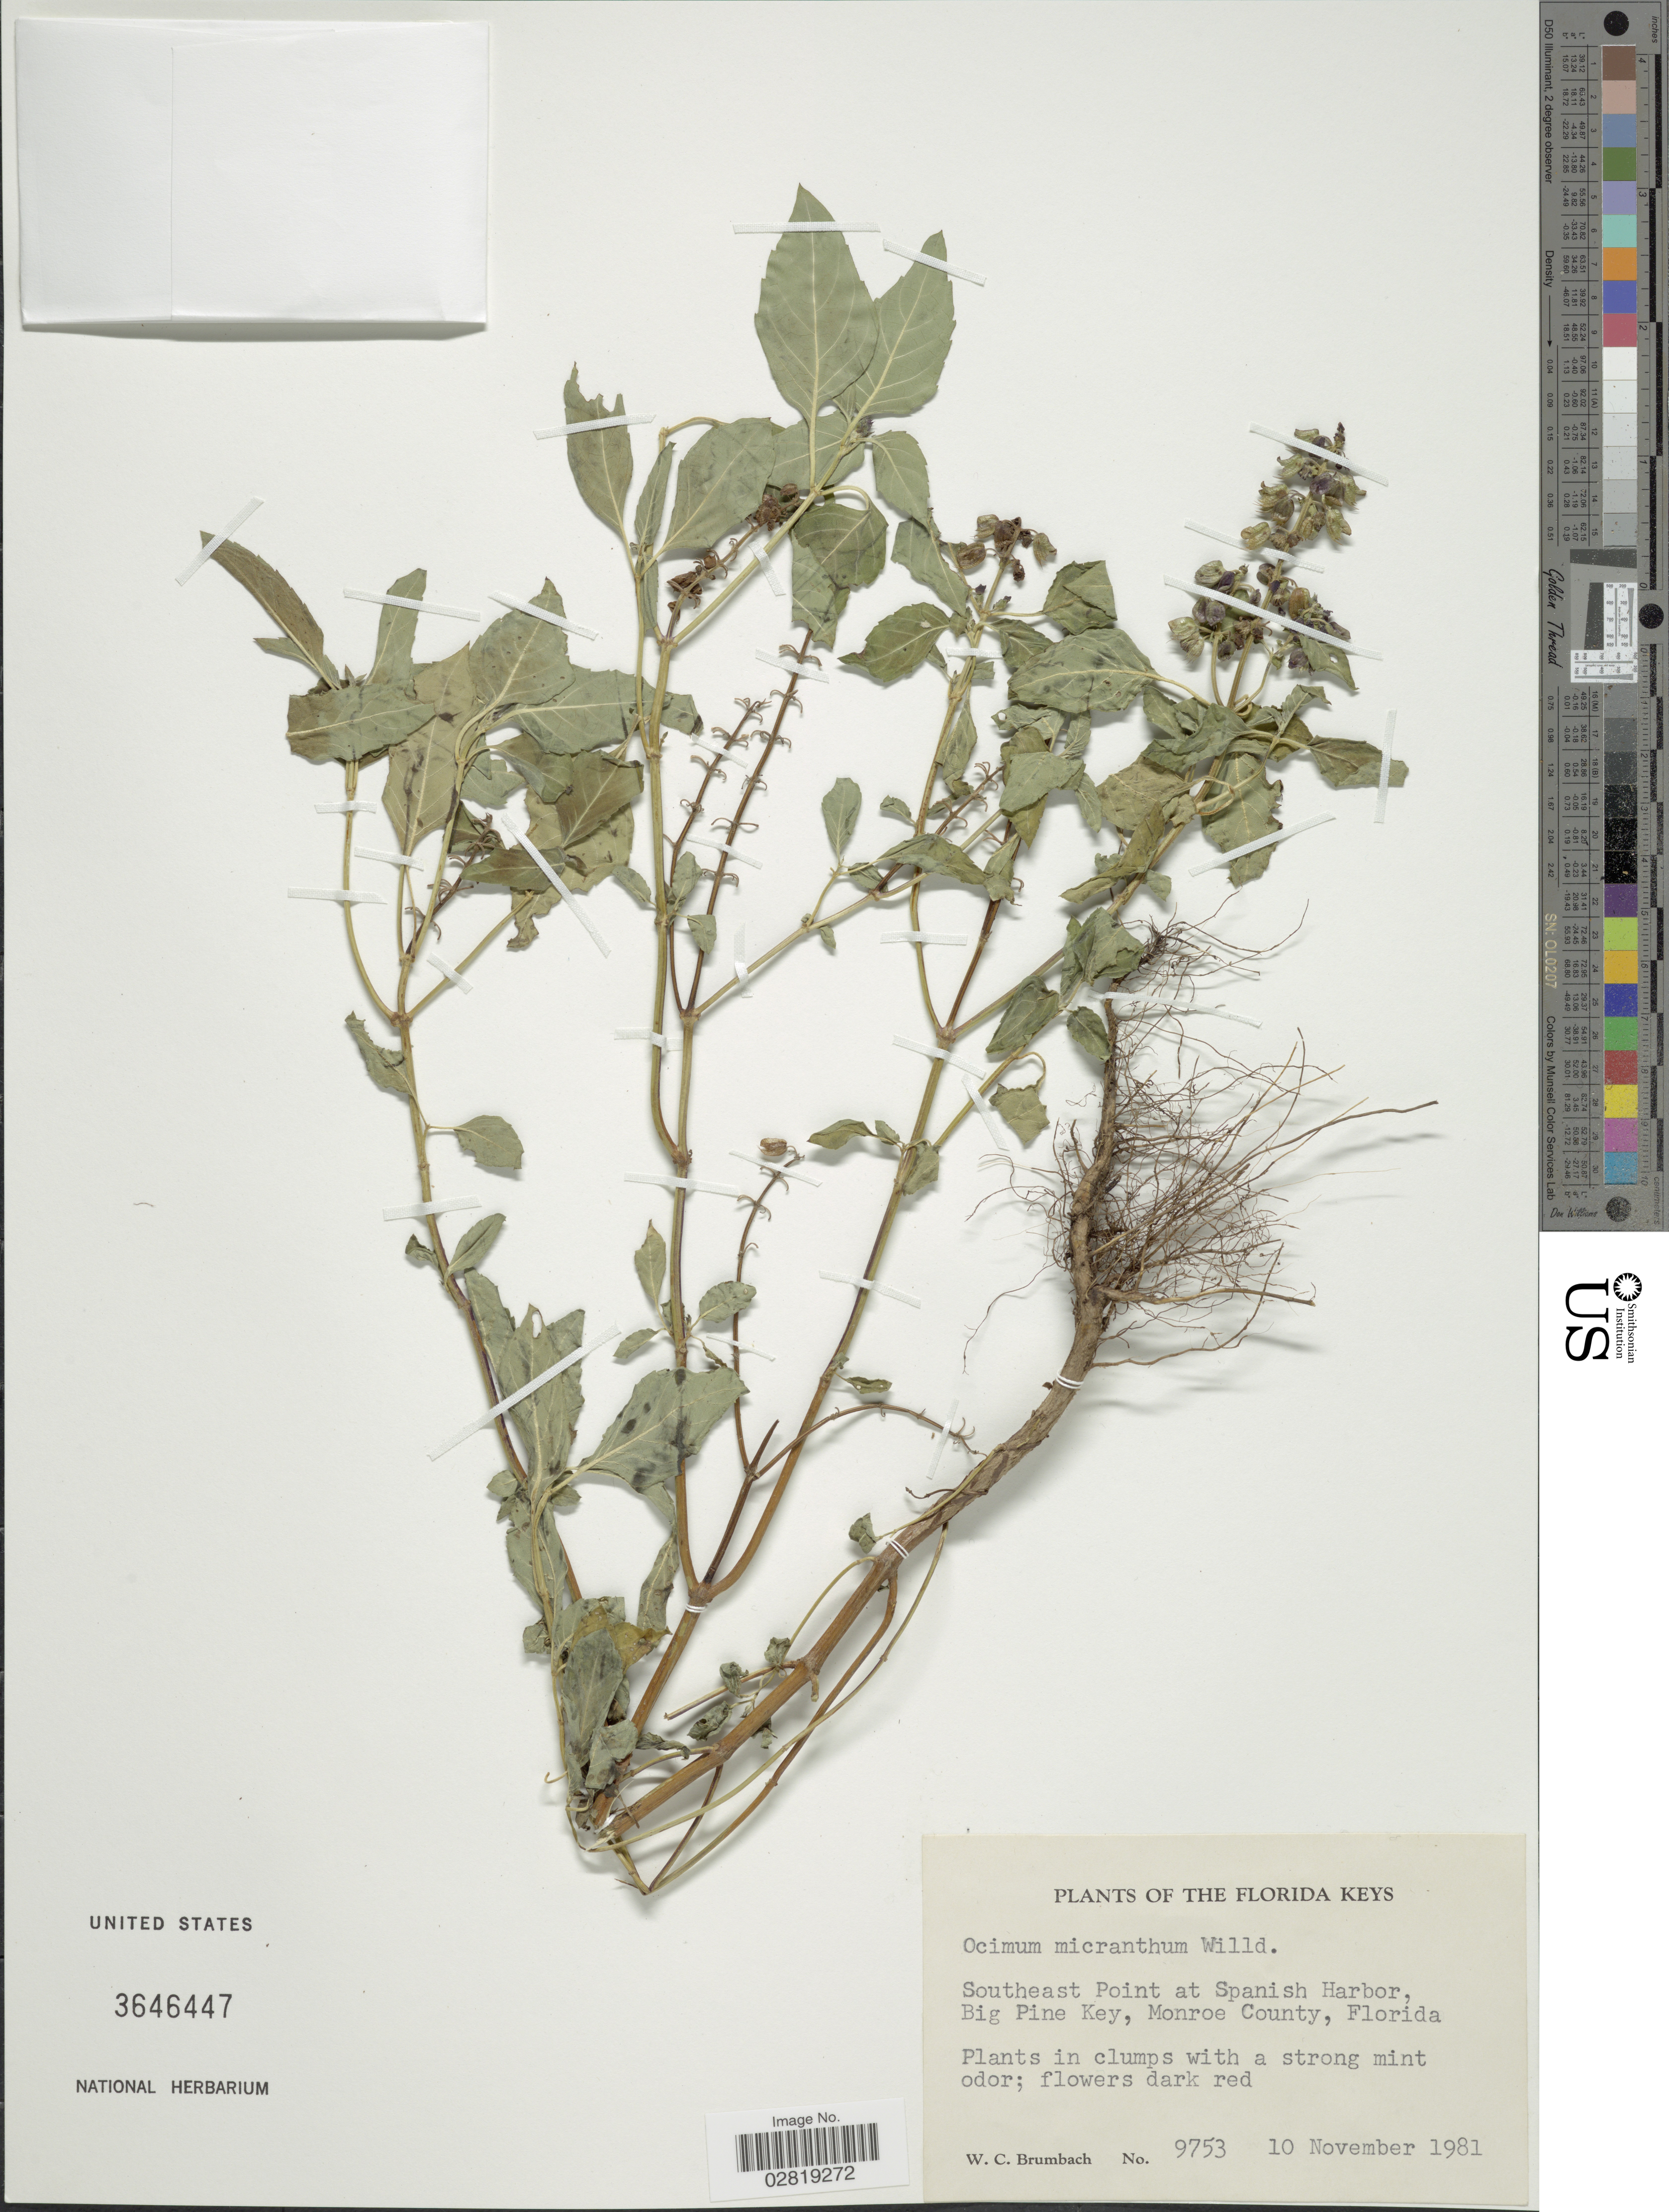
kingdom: Plantae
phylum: Tracheophyta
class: Magnoliopsida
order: Lamiales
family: Lamiaceae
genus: Ocimum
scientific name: Ocimum micranthum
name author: Willd.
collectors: W. C. Brumbach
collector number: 9753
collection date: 1981-11-10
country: United States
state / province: Florida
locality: The Florida Keys, Southeast Point at Spanish Harbor, Big Pine Key, Monroe County.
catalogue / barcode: US 3646447